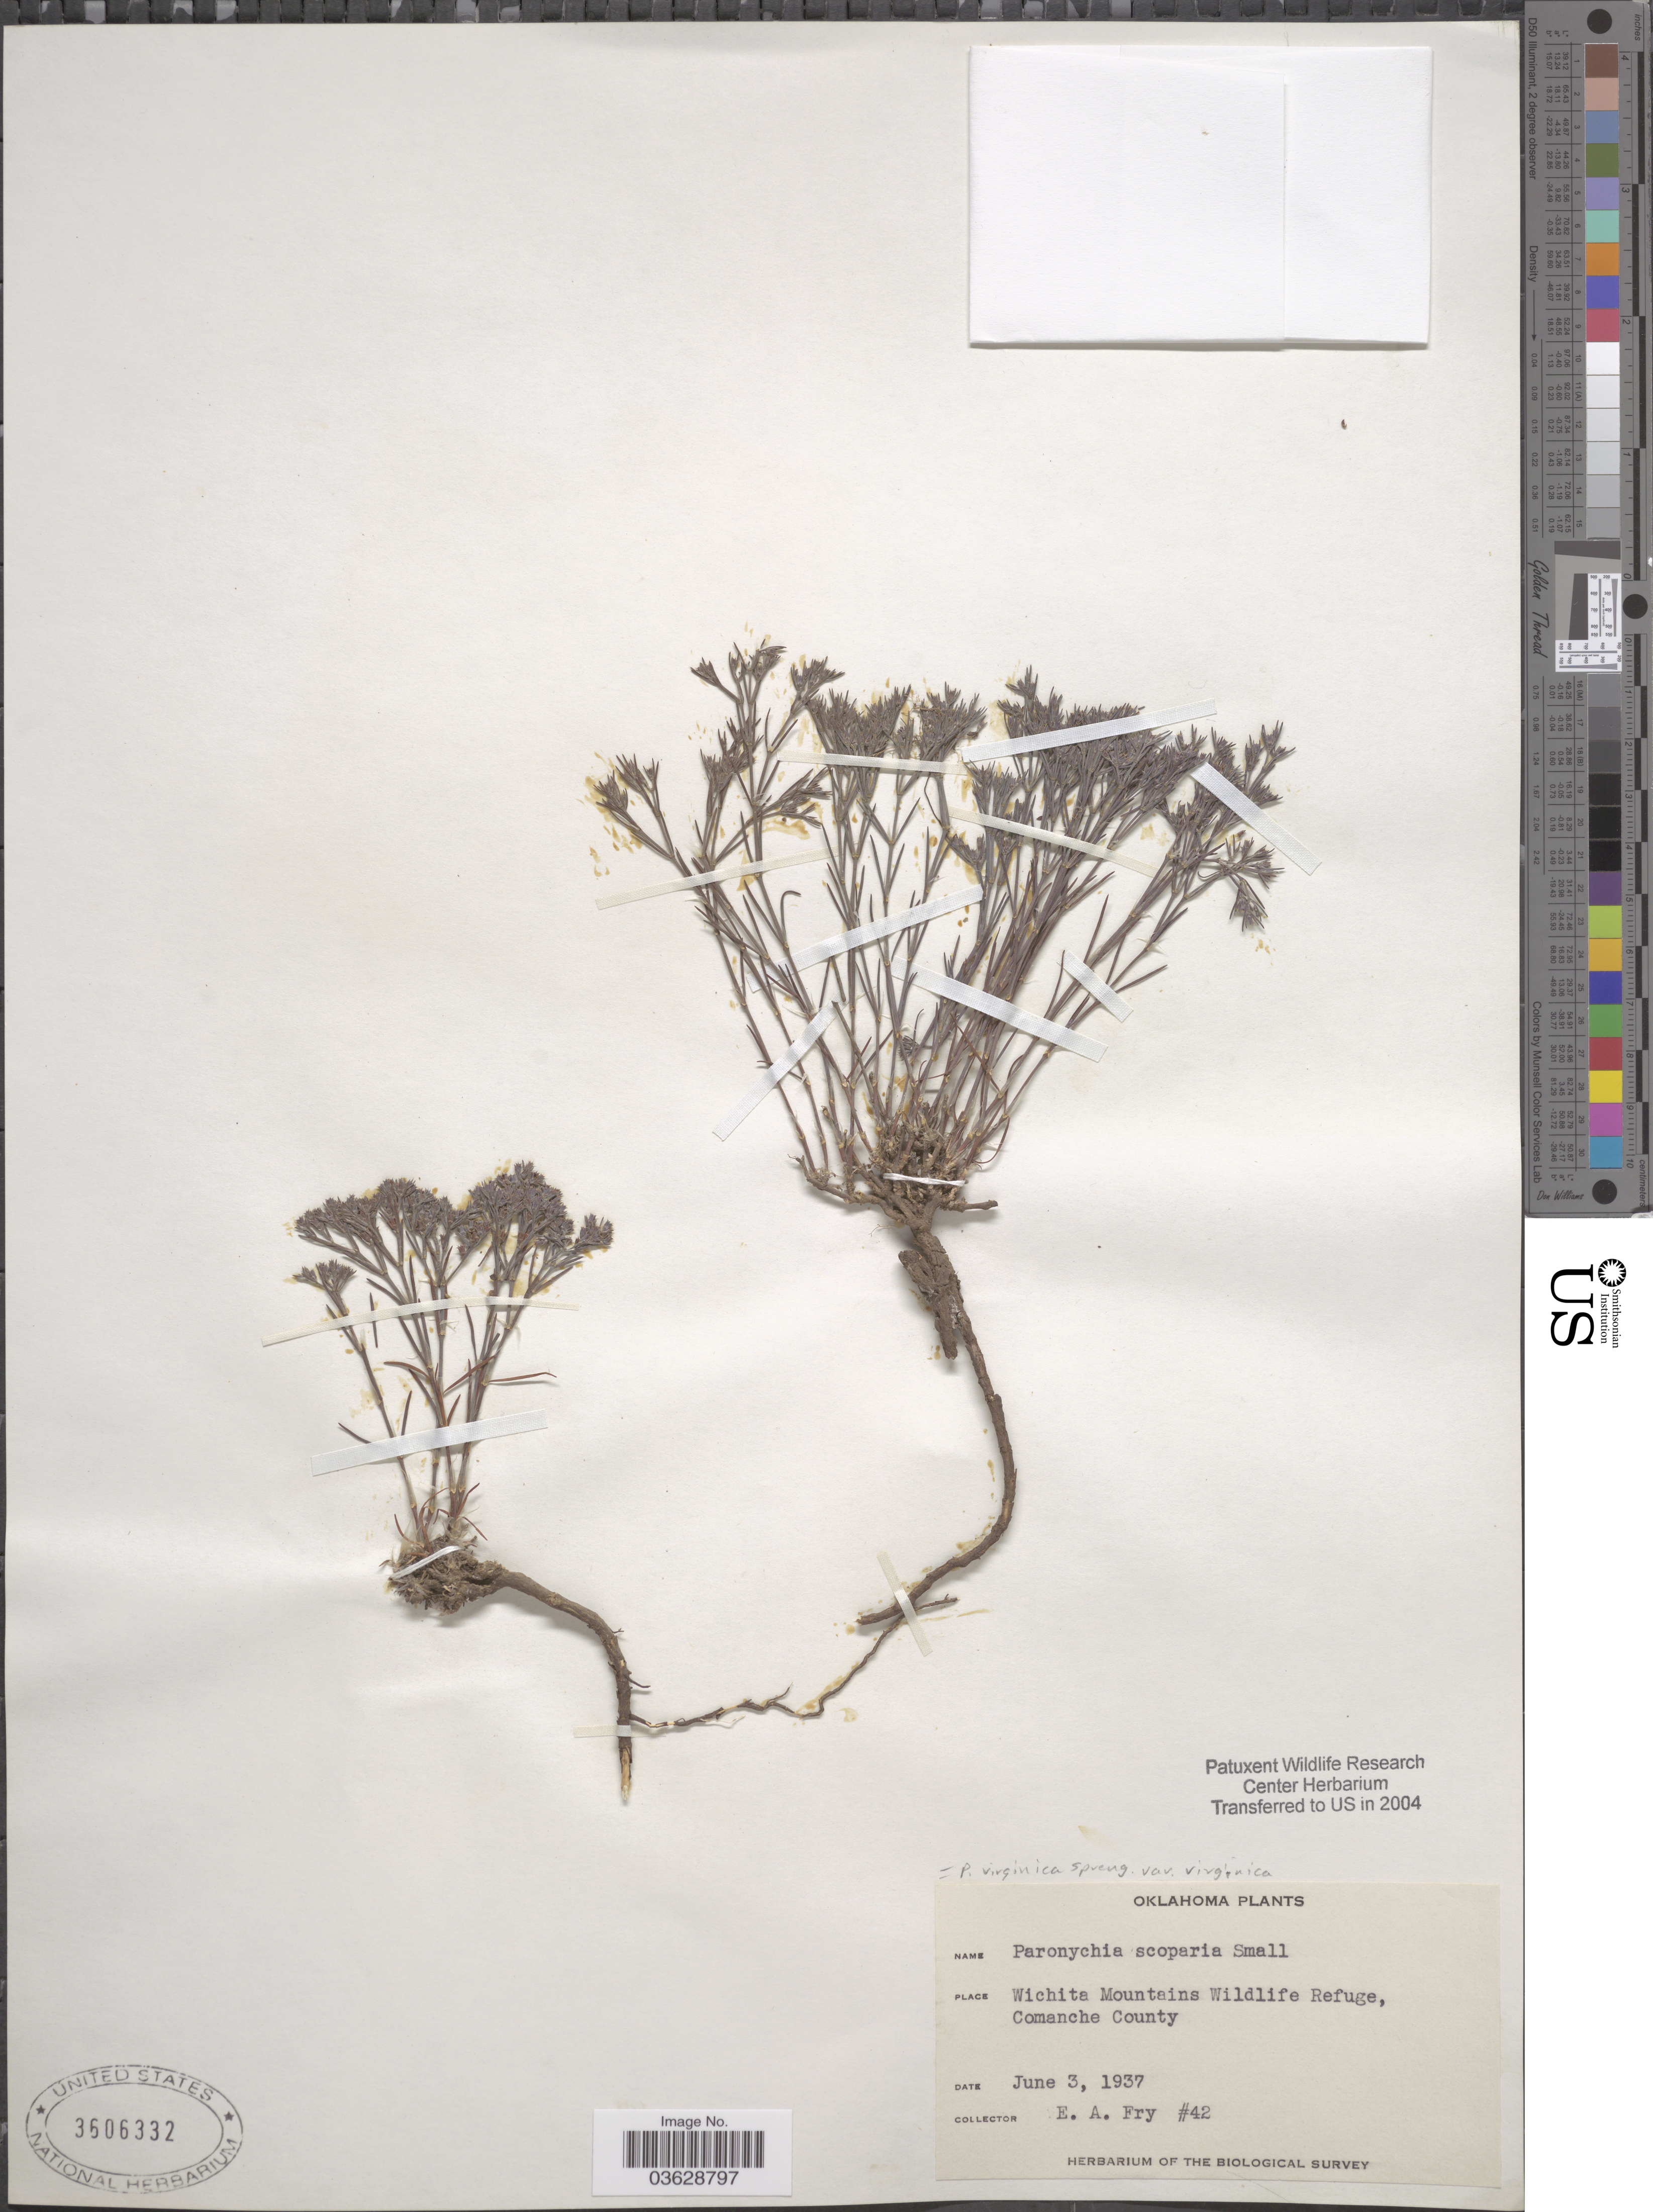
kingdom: Plantae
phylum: Tracheophyta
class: Magnoliopsida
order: Caryophyllales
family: Caryophyllaceae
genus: Paronychia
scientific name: Paronychia virginica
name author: Spreng.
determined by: Strong, Mark T., (BOT), Smithsonian Institution - National Museum of Natural History (UNITED STATES)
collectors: E. Fry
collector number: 42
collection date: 1937-06-03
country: United States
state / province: Oklahoma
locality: Wichita Mountains Wildlife Refuge, Comanche County.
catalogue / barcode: US 3606332